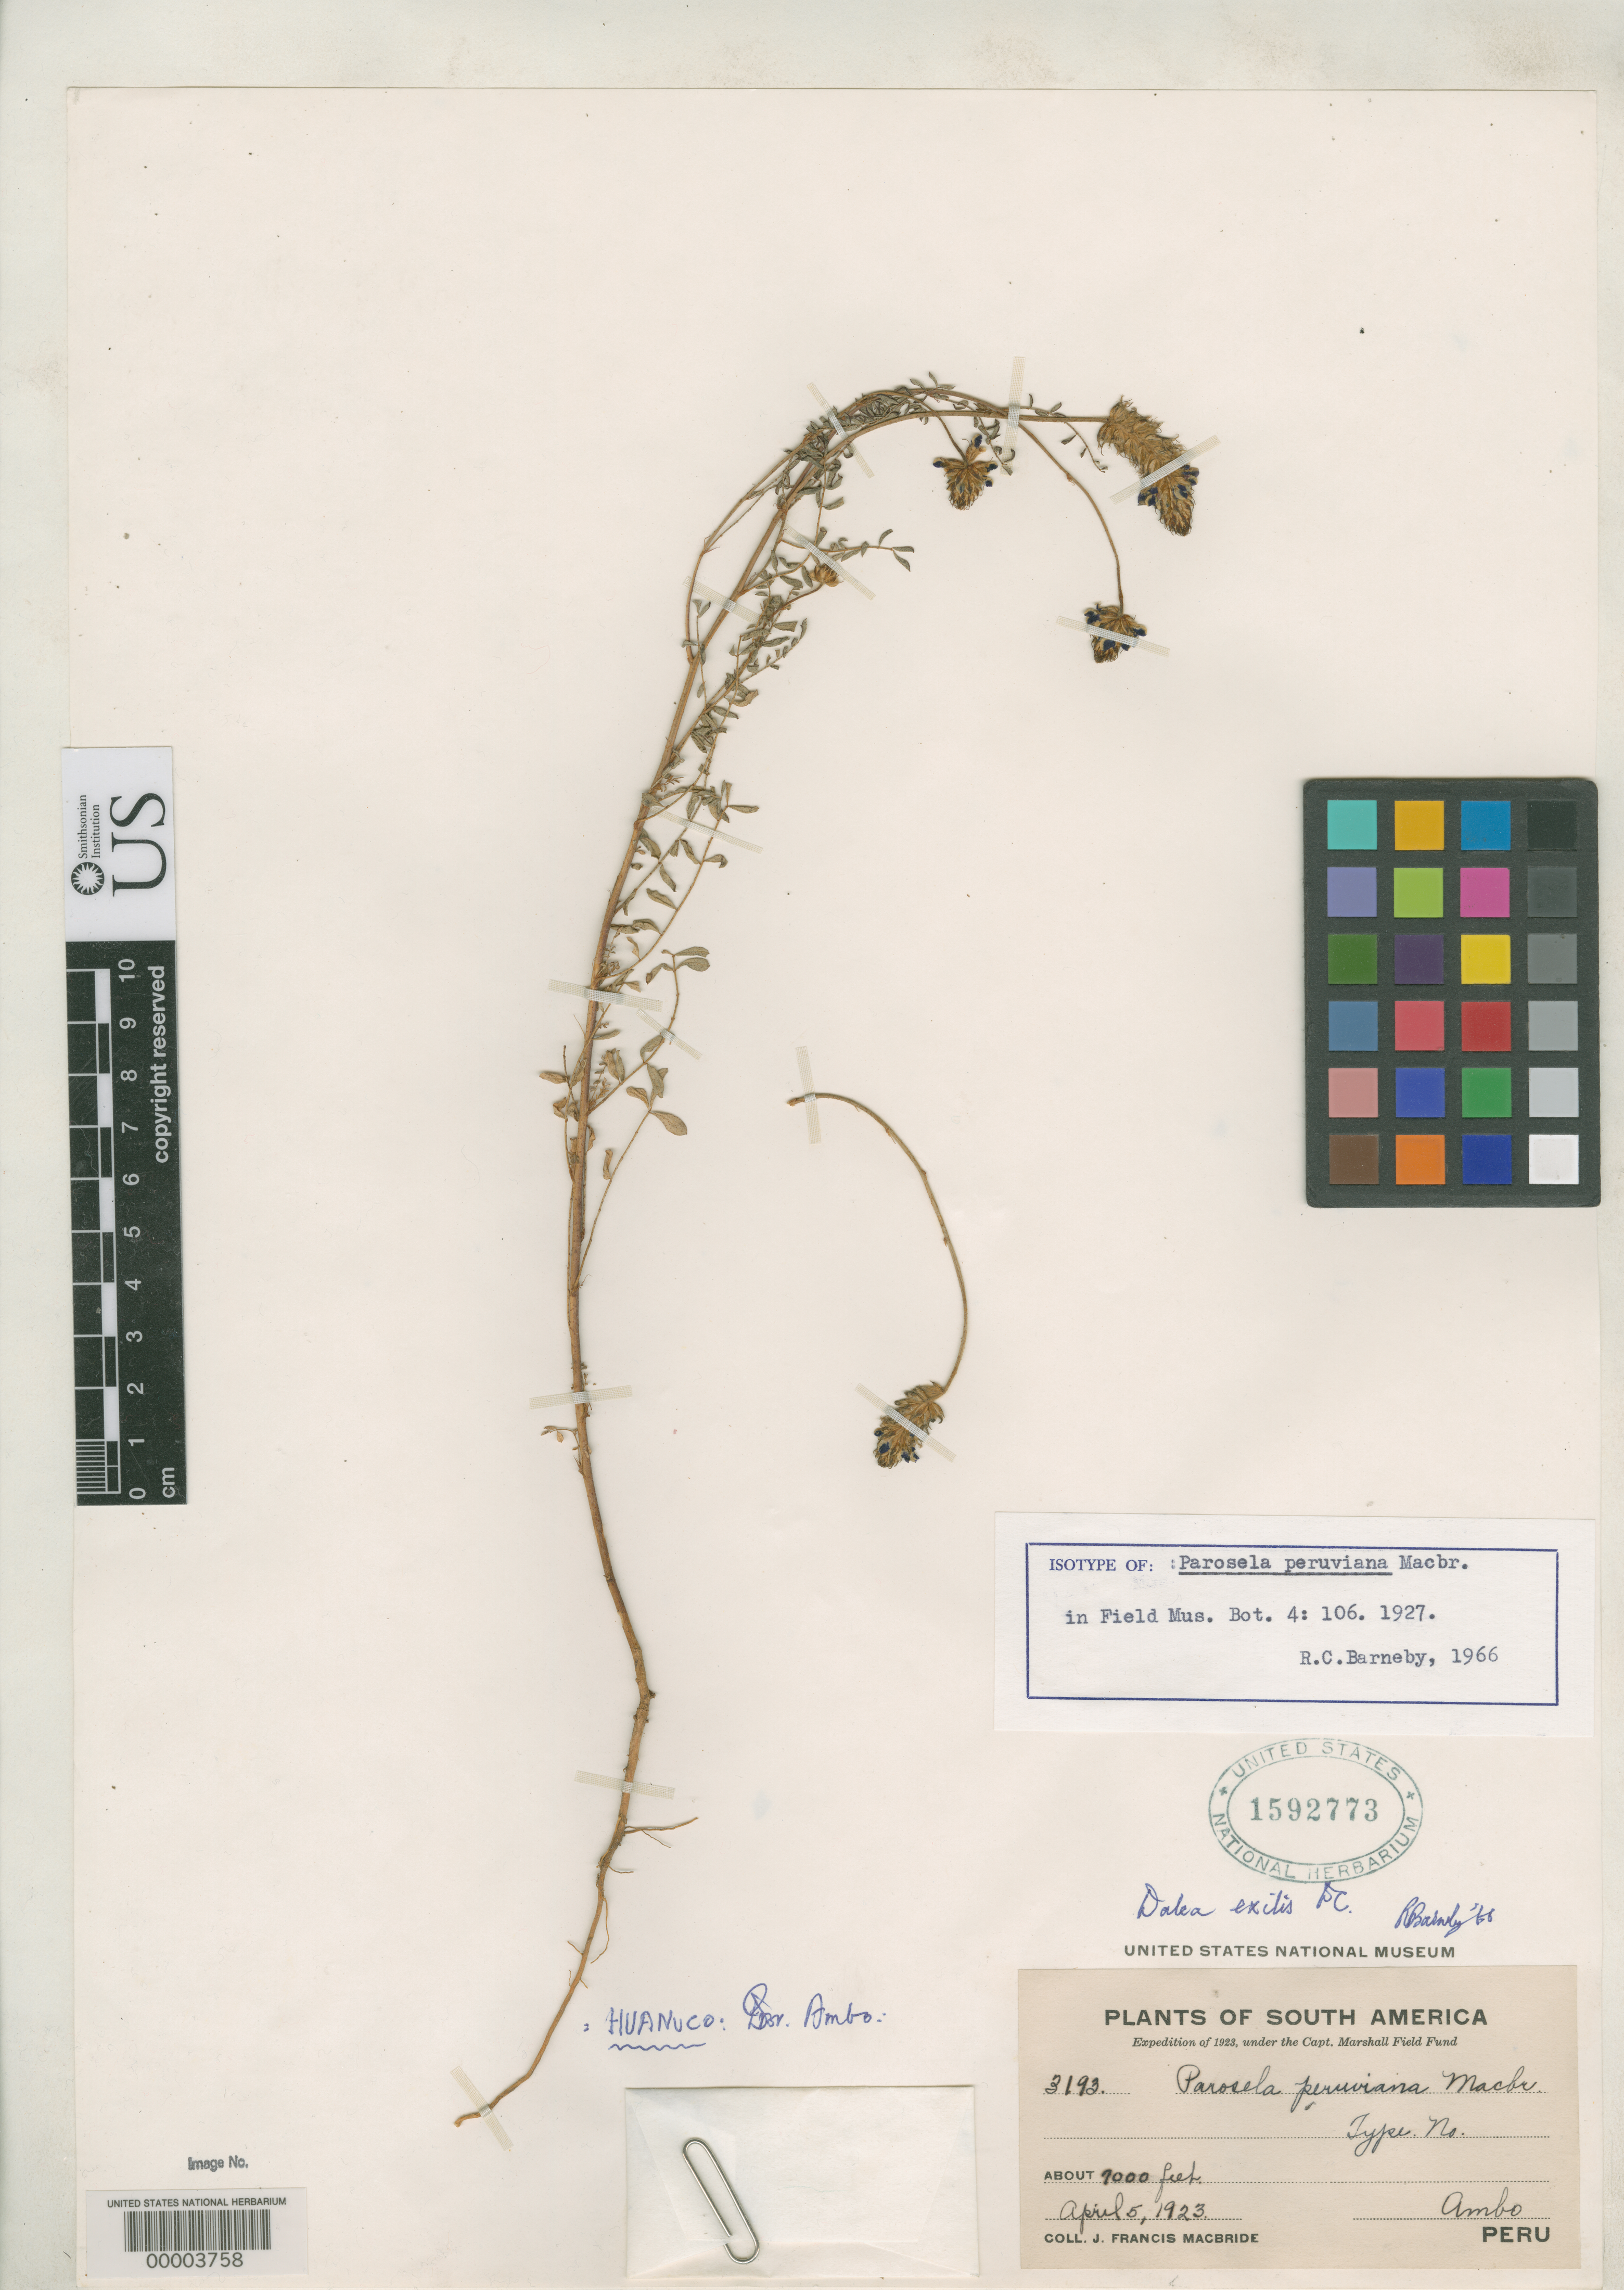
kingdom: Plantae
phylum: Tracheophyta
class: Magnoliopsida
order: Fabales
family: Fabaceae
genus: Parosela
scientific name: Parosela peruviana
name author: J.F. Macbr.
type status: Isotype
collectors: J. F. Macbride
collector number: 3193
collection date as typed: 05 Apr 1923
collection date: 1923-04-05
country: Peru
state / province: Huánuco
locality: Ambo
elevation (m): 2134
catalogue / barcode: US 1592773